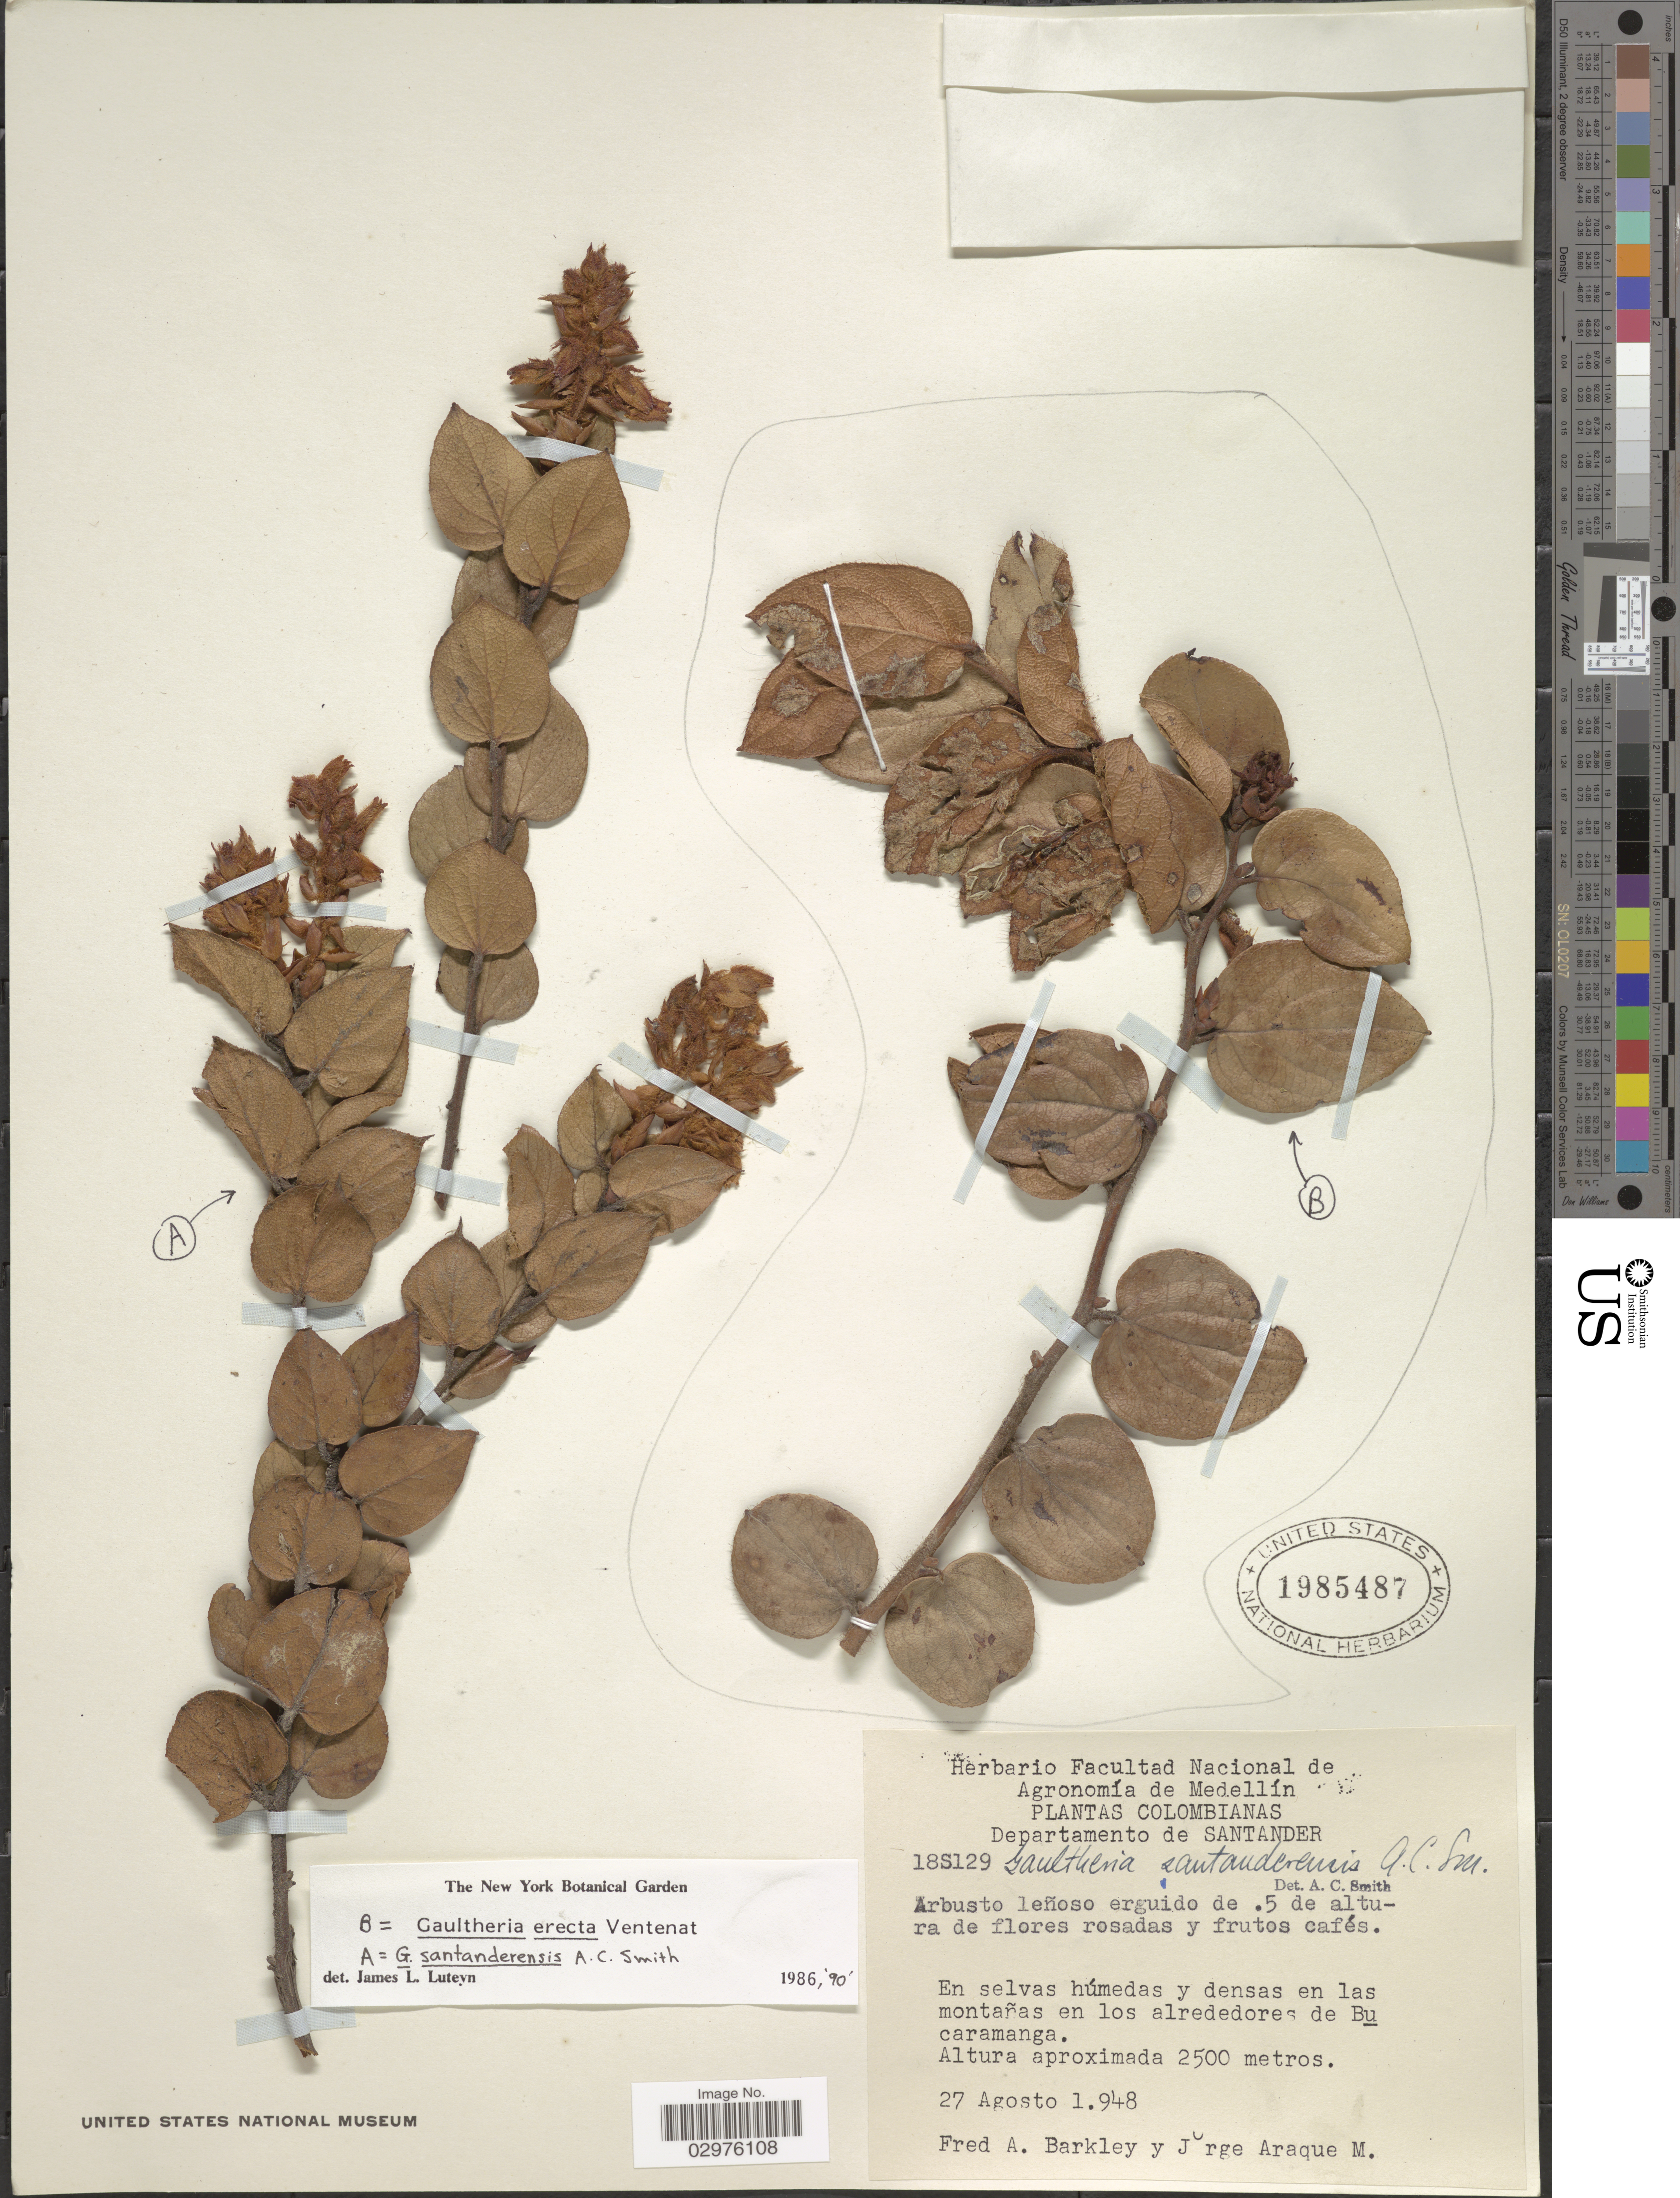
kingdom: Plantae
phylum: Tracheophyta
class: Magnoliopsida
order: Ericales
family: Ericaceae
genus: Gaultheria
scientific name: Gaultheria erecta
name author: Vent.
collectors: F. A. Barkley & J. Araque Molina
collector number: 18S129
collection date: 1948-08-27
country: Colombia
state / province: Santander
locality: Departamento de Santander. En selvas húmedas y densas en las montañas en los alrededores de Bucaramanga.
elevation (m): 2500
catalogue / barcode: US 1985487